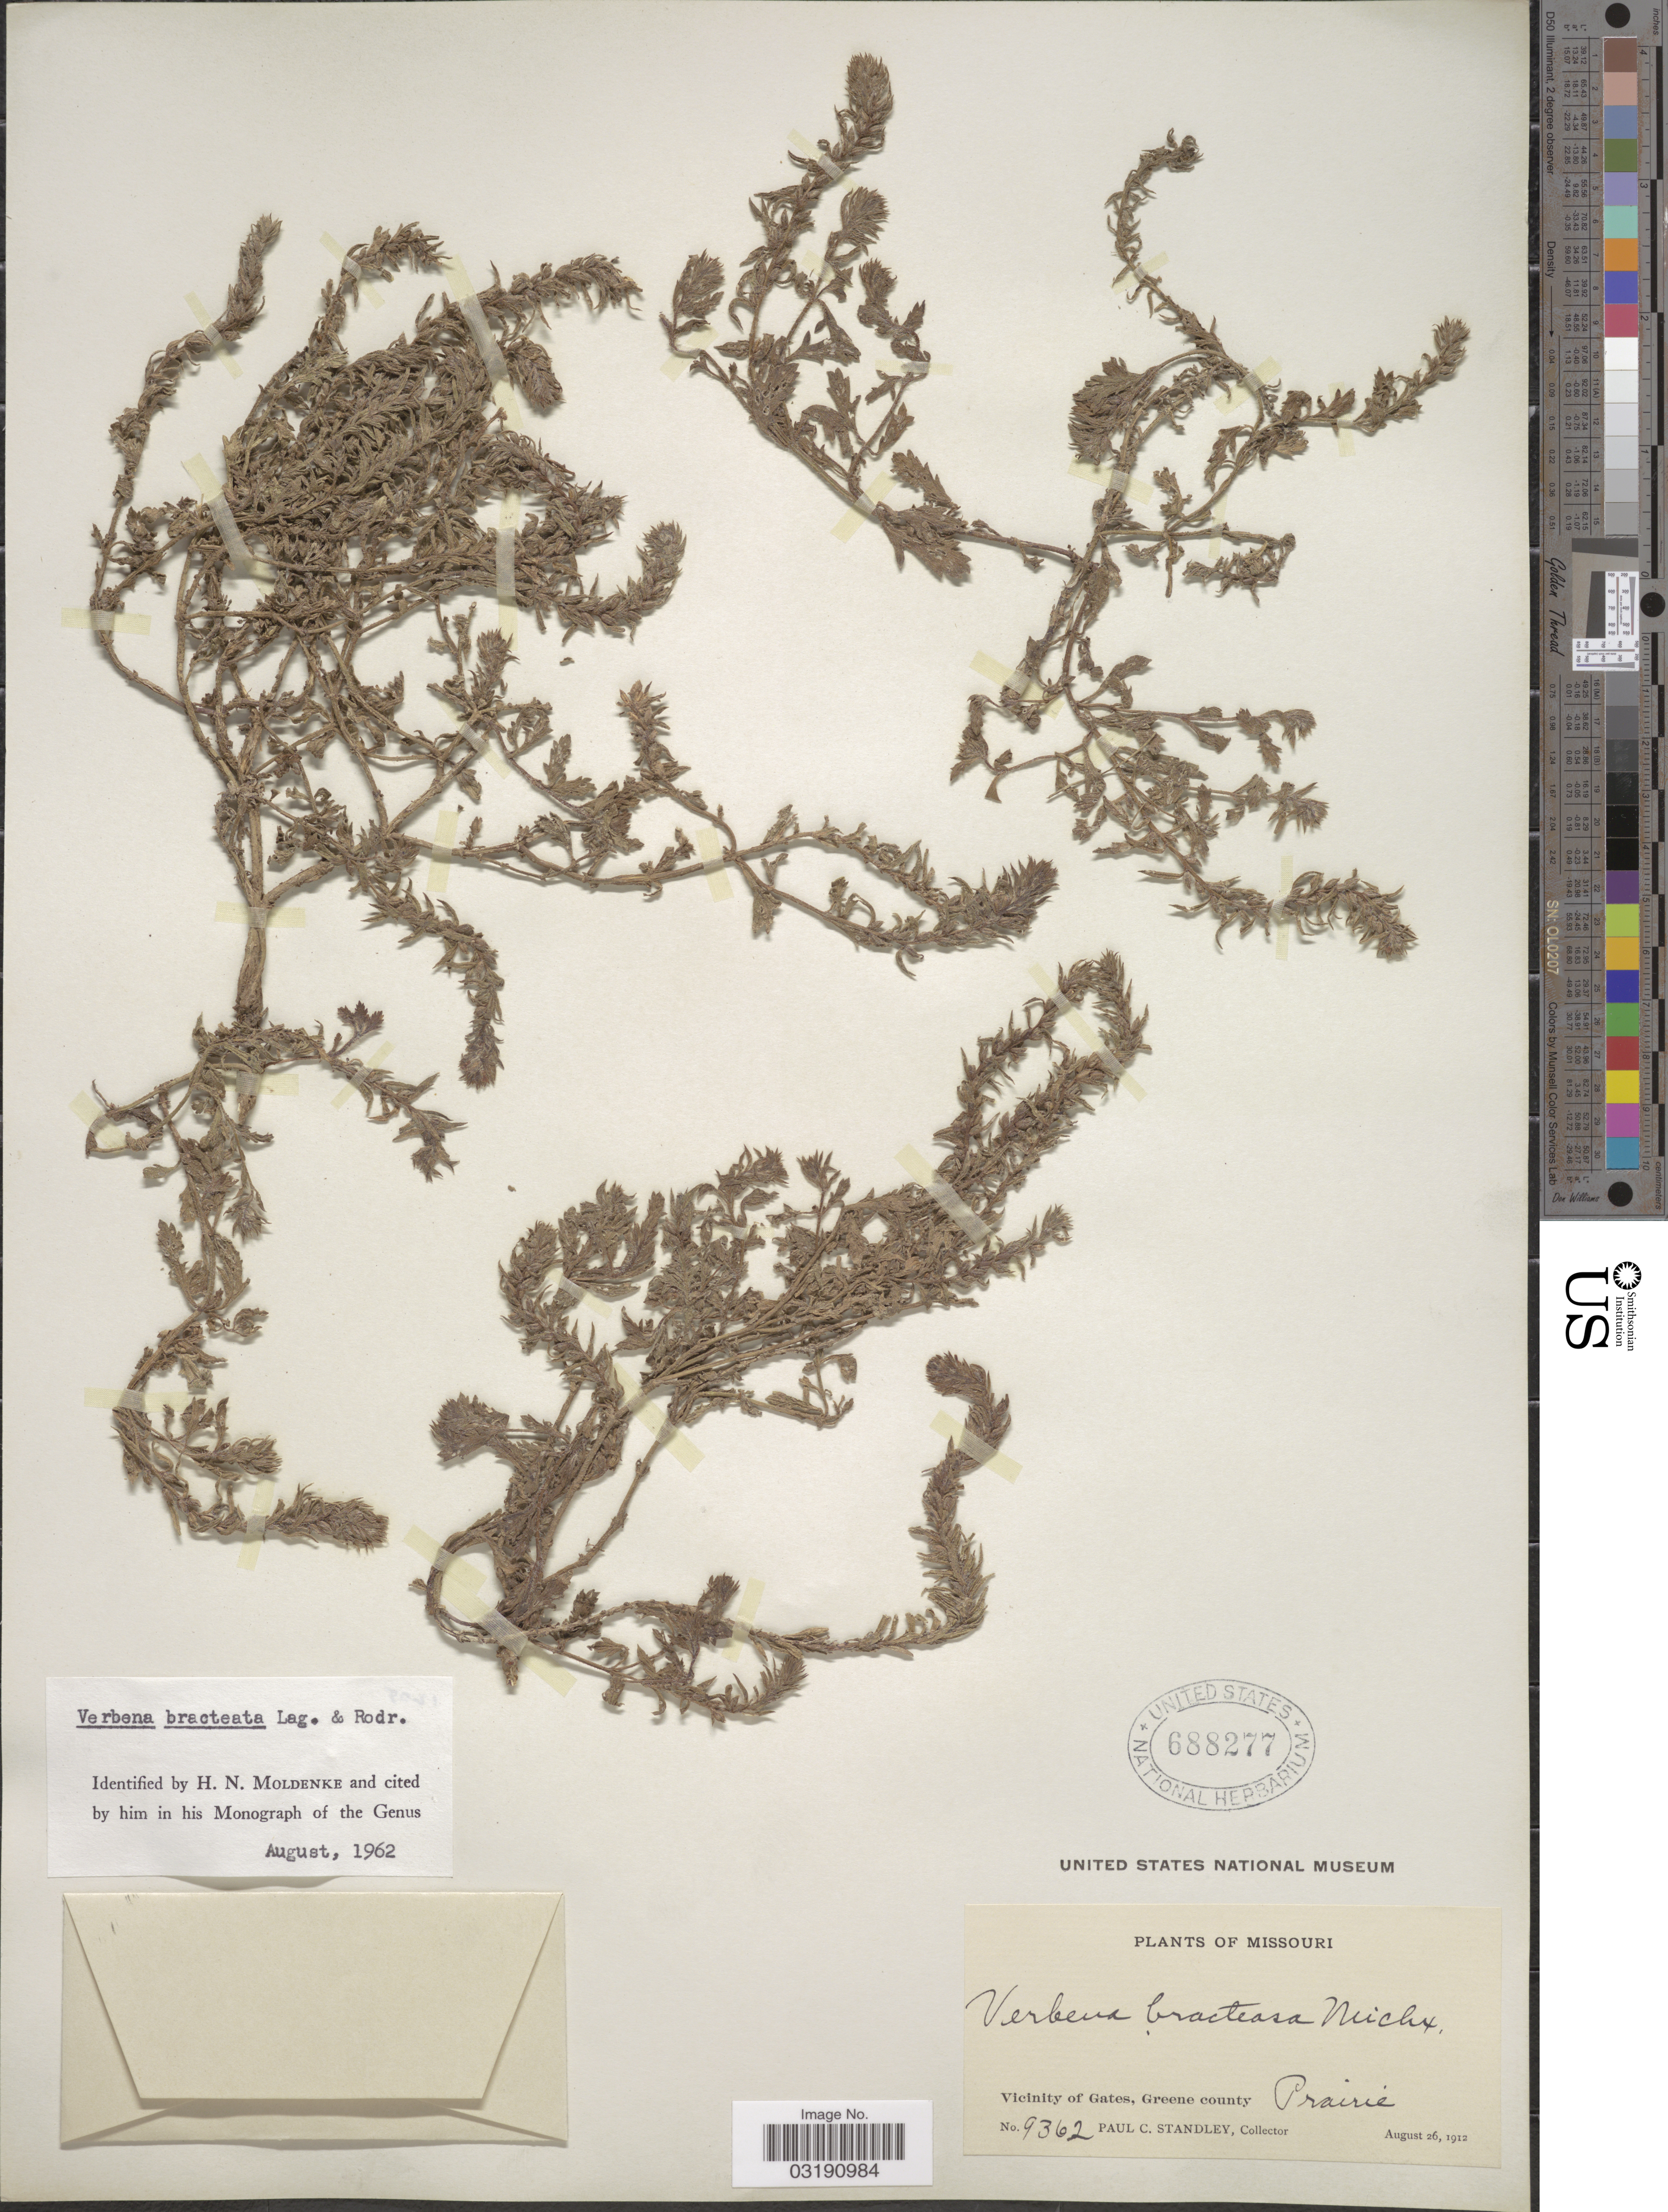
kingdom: Plantae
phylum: Tracheophyta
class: Magnoliopsida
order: Lamiales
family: Verbenaceae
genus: Verbena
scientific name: Verbena bracteata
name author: Cav. ex Lag. & Rodr.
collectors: P. C. Standley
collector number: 9362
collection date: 1912-08-26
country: United States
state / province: Missouri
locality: Vicinity of Gates, Greene County.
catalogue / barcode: US 688277